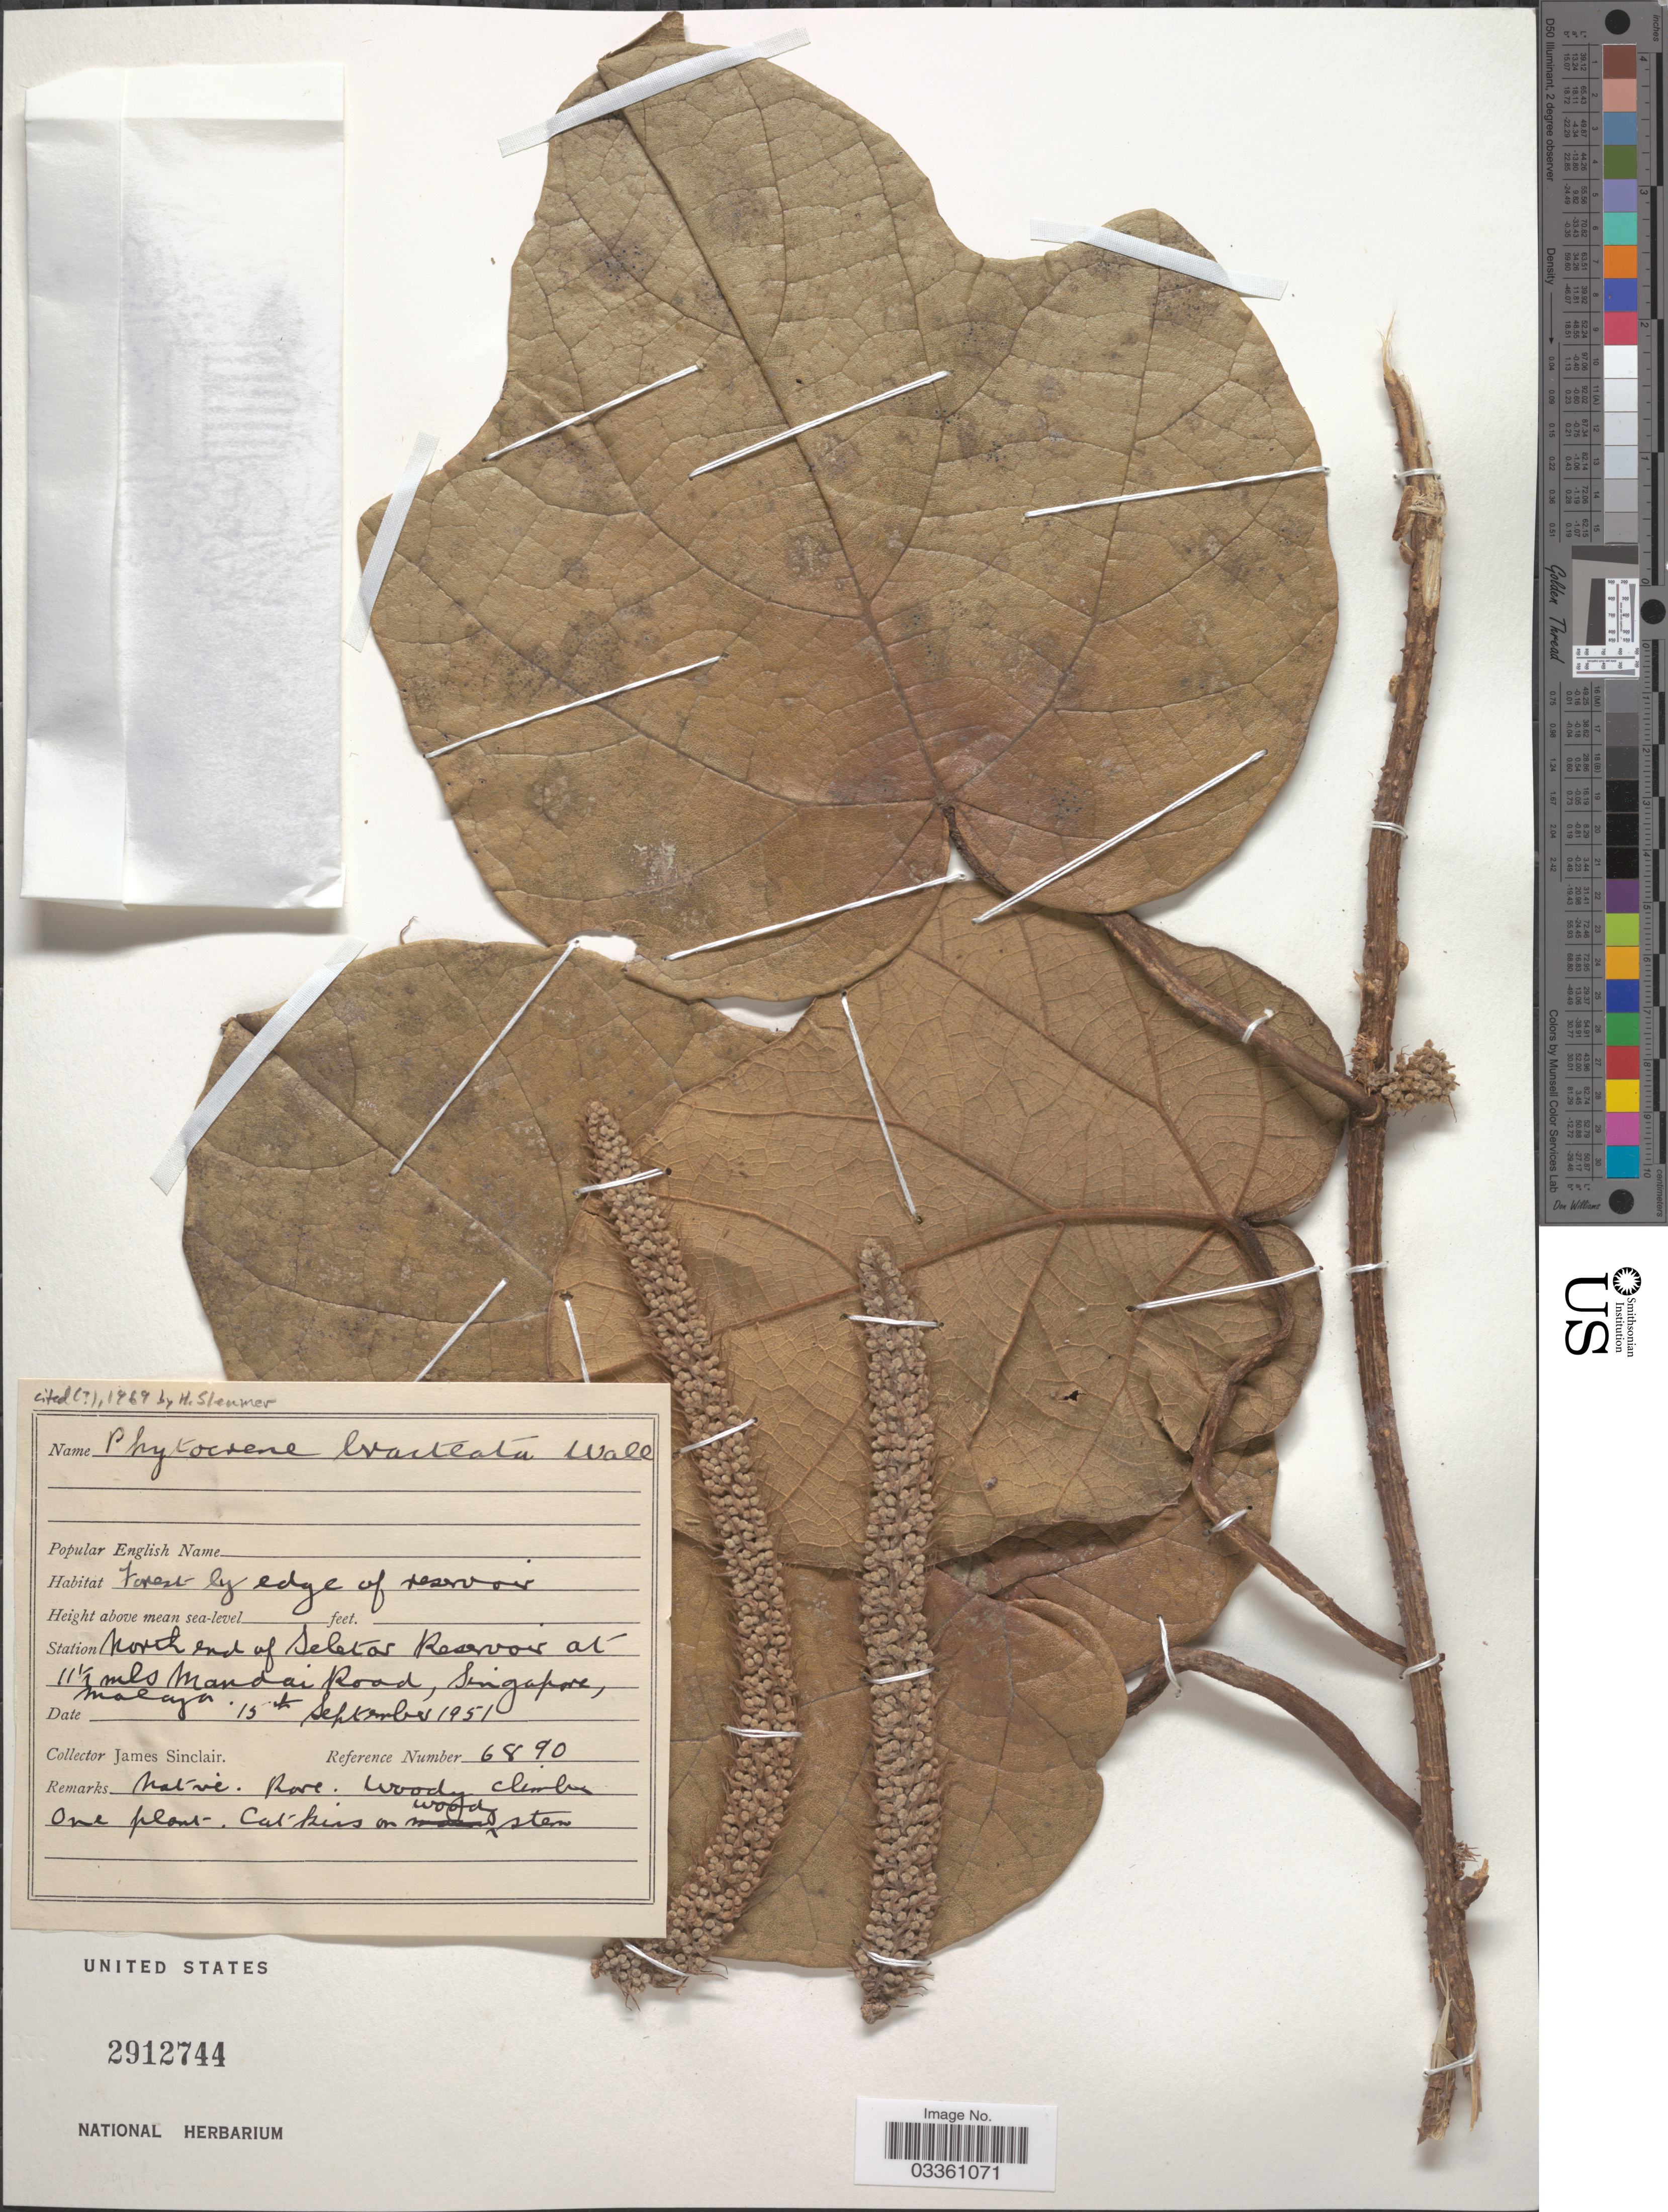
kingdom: Plantae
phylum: Tracheophyta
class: Magnoliopsida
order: Icacinales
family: Icacinaceae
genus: Phytocrene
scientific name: Phytocrene bracteata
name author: Wall.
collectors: J. Sinclair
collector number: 6890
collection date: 1951-09-15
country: Singapore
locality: Forest by edge of reservoir. Station North end of Seletar Reservoir at 11½ mls Mandai Road, Malaya.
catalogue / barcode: US 2912744